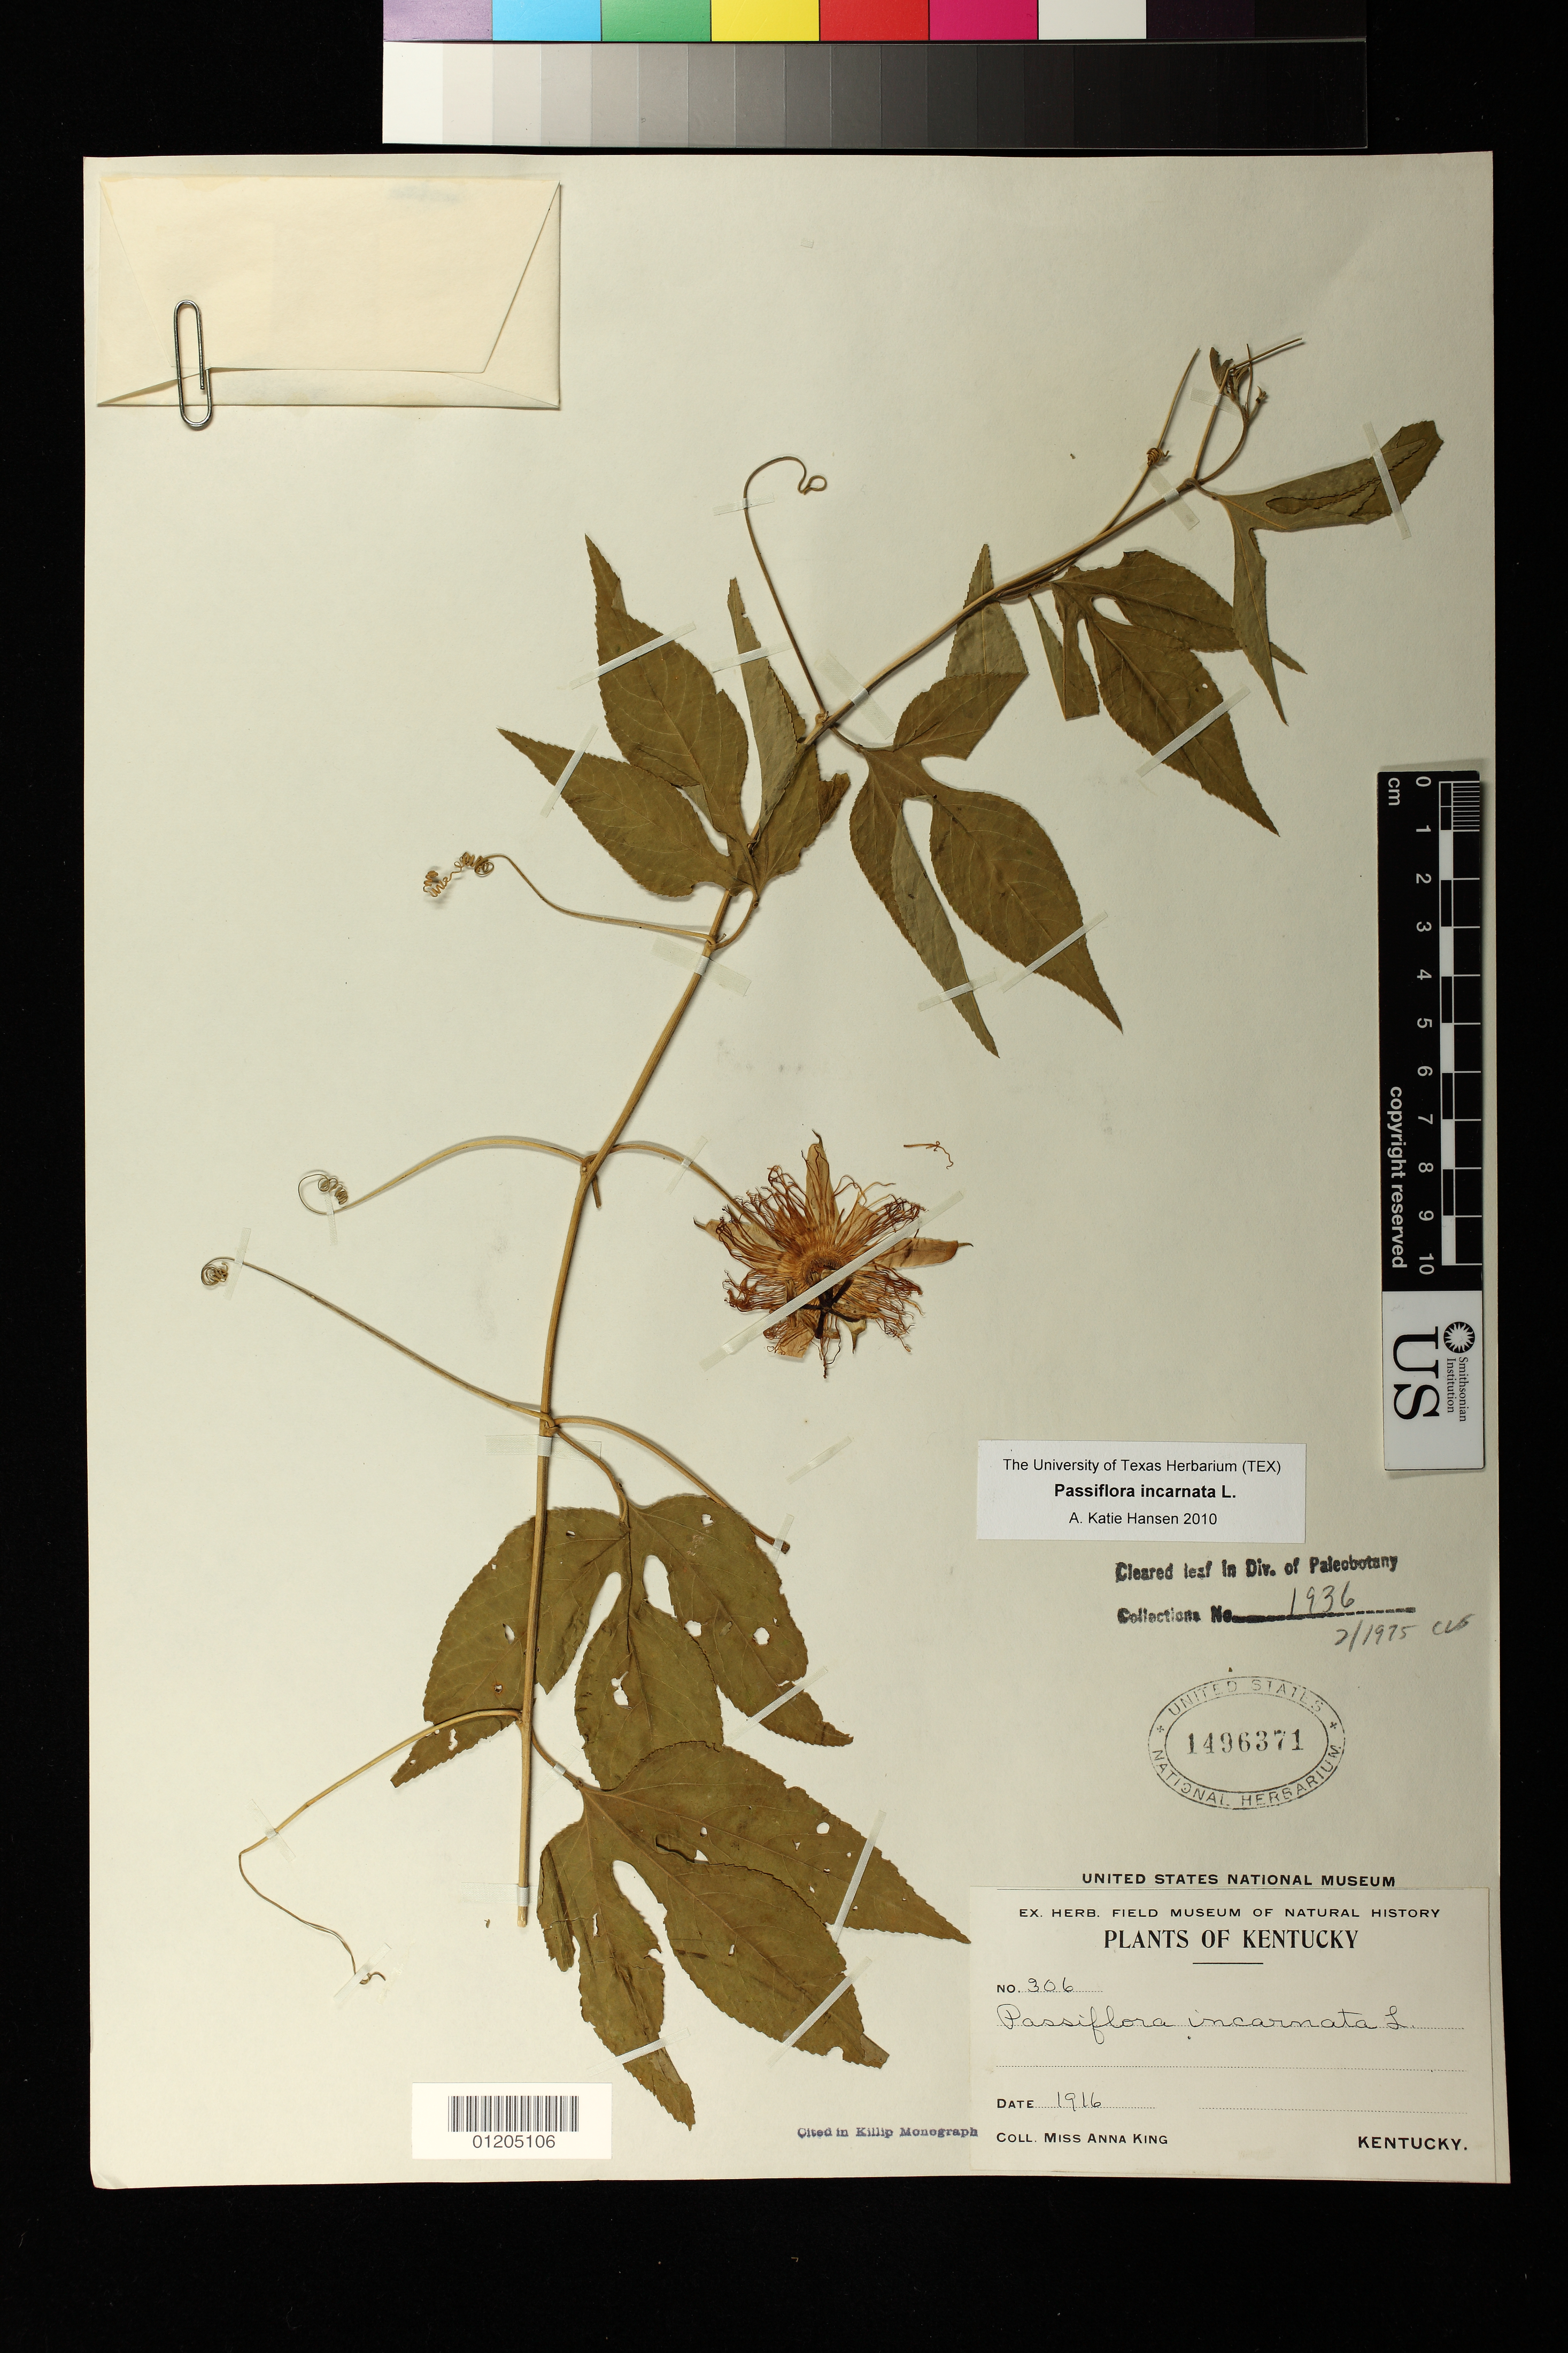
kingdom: Plantae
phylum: Tracheophyta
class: Magnoliopsida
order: Malpighiales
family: Passifloraceae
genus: Passiflora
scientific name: Passiflora incarnata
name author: L.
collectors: A. King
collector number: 306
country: United States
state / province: Kentucky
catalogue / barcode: US 1496371